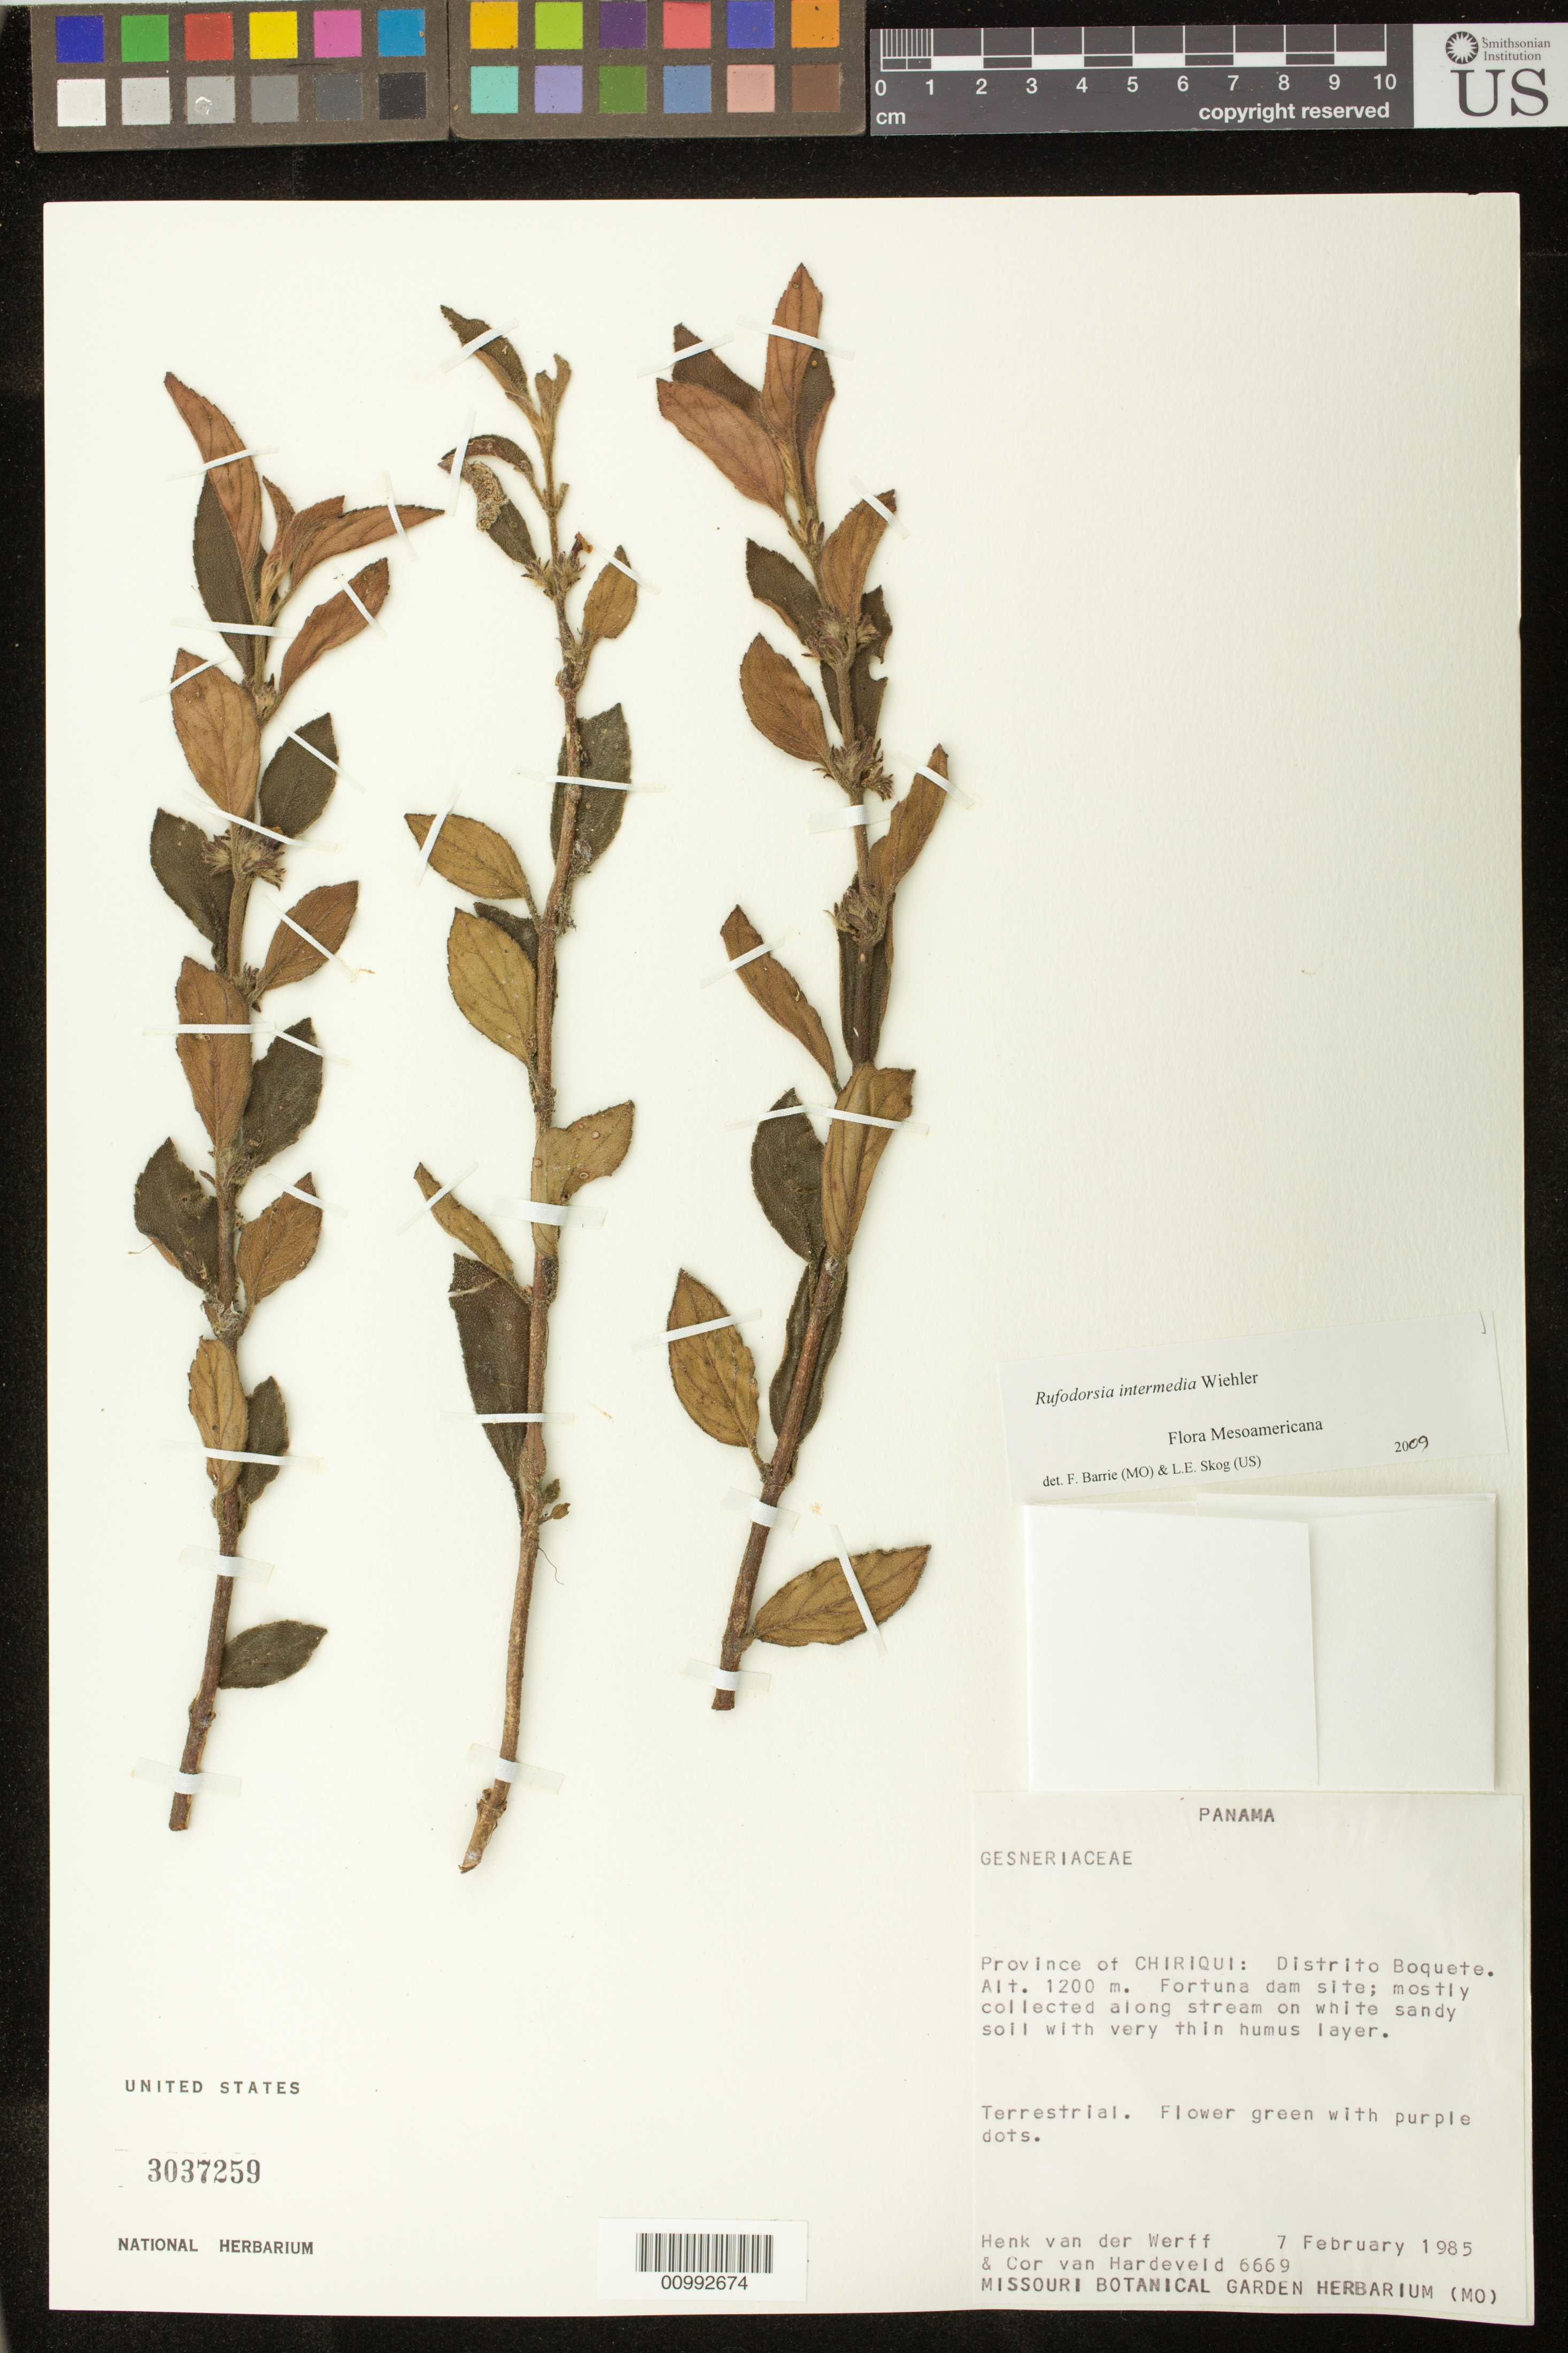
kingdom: Plantae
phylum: Tracheophyta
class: Magnoliopsida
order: Lamiales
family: Gesneriaceae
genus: Rufodorsia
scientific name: Rufodorsia intermedia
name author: Wiehler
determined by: Barrie, F. R.; Skog, Laurence E.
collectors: H. van der Werff & C. Van Hardeveld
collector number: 6669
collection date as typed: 07 Feb 1985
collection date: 1985-02-07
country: Panama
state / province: Chiriquí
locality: Province of Chiriqui: Distrito Boquete, Fortuna dam site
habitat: Mostly collected along stream on white sandy soil with very thin humus layer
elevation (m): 1200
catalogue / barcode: US 3037259